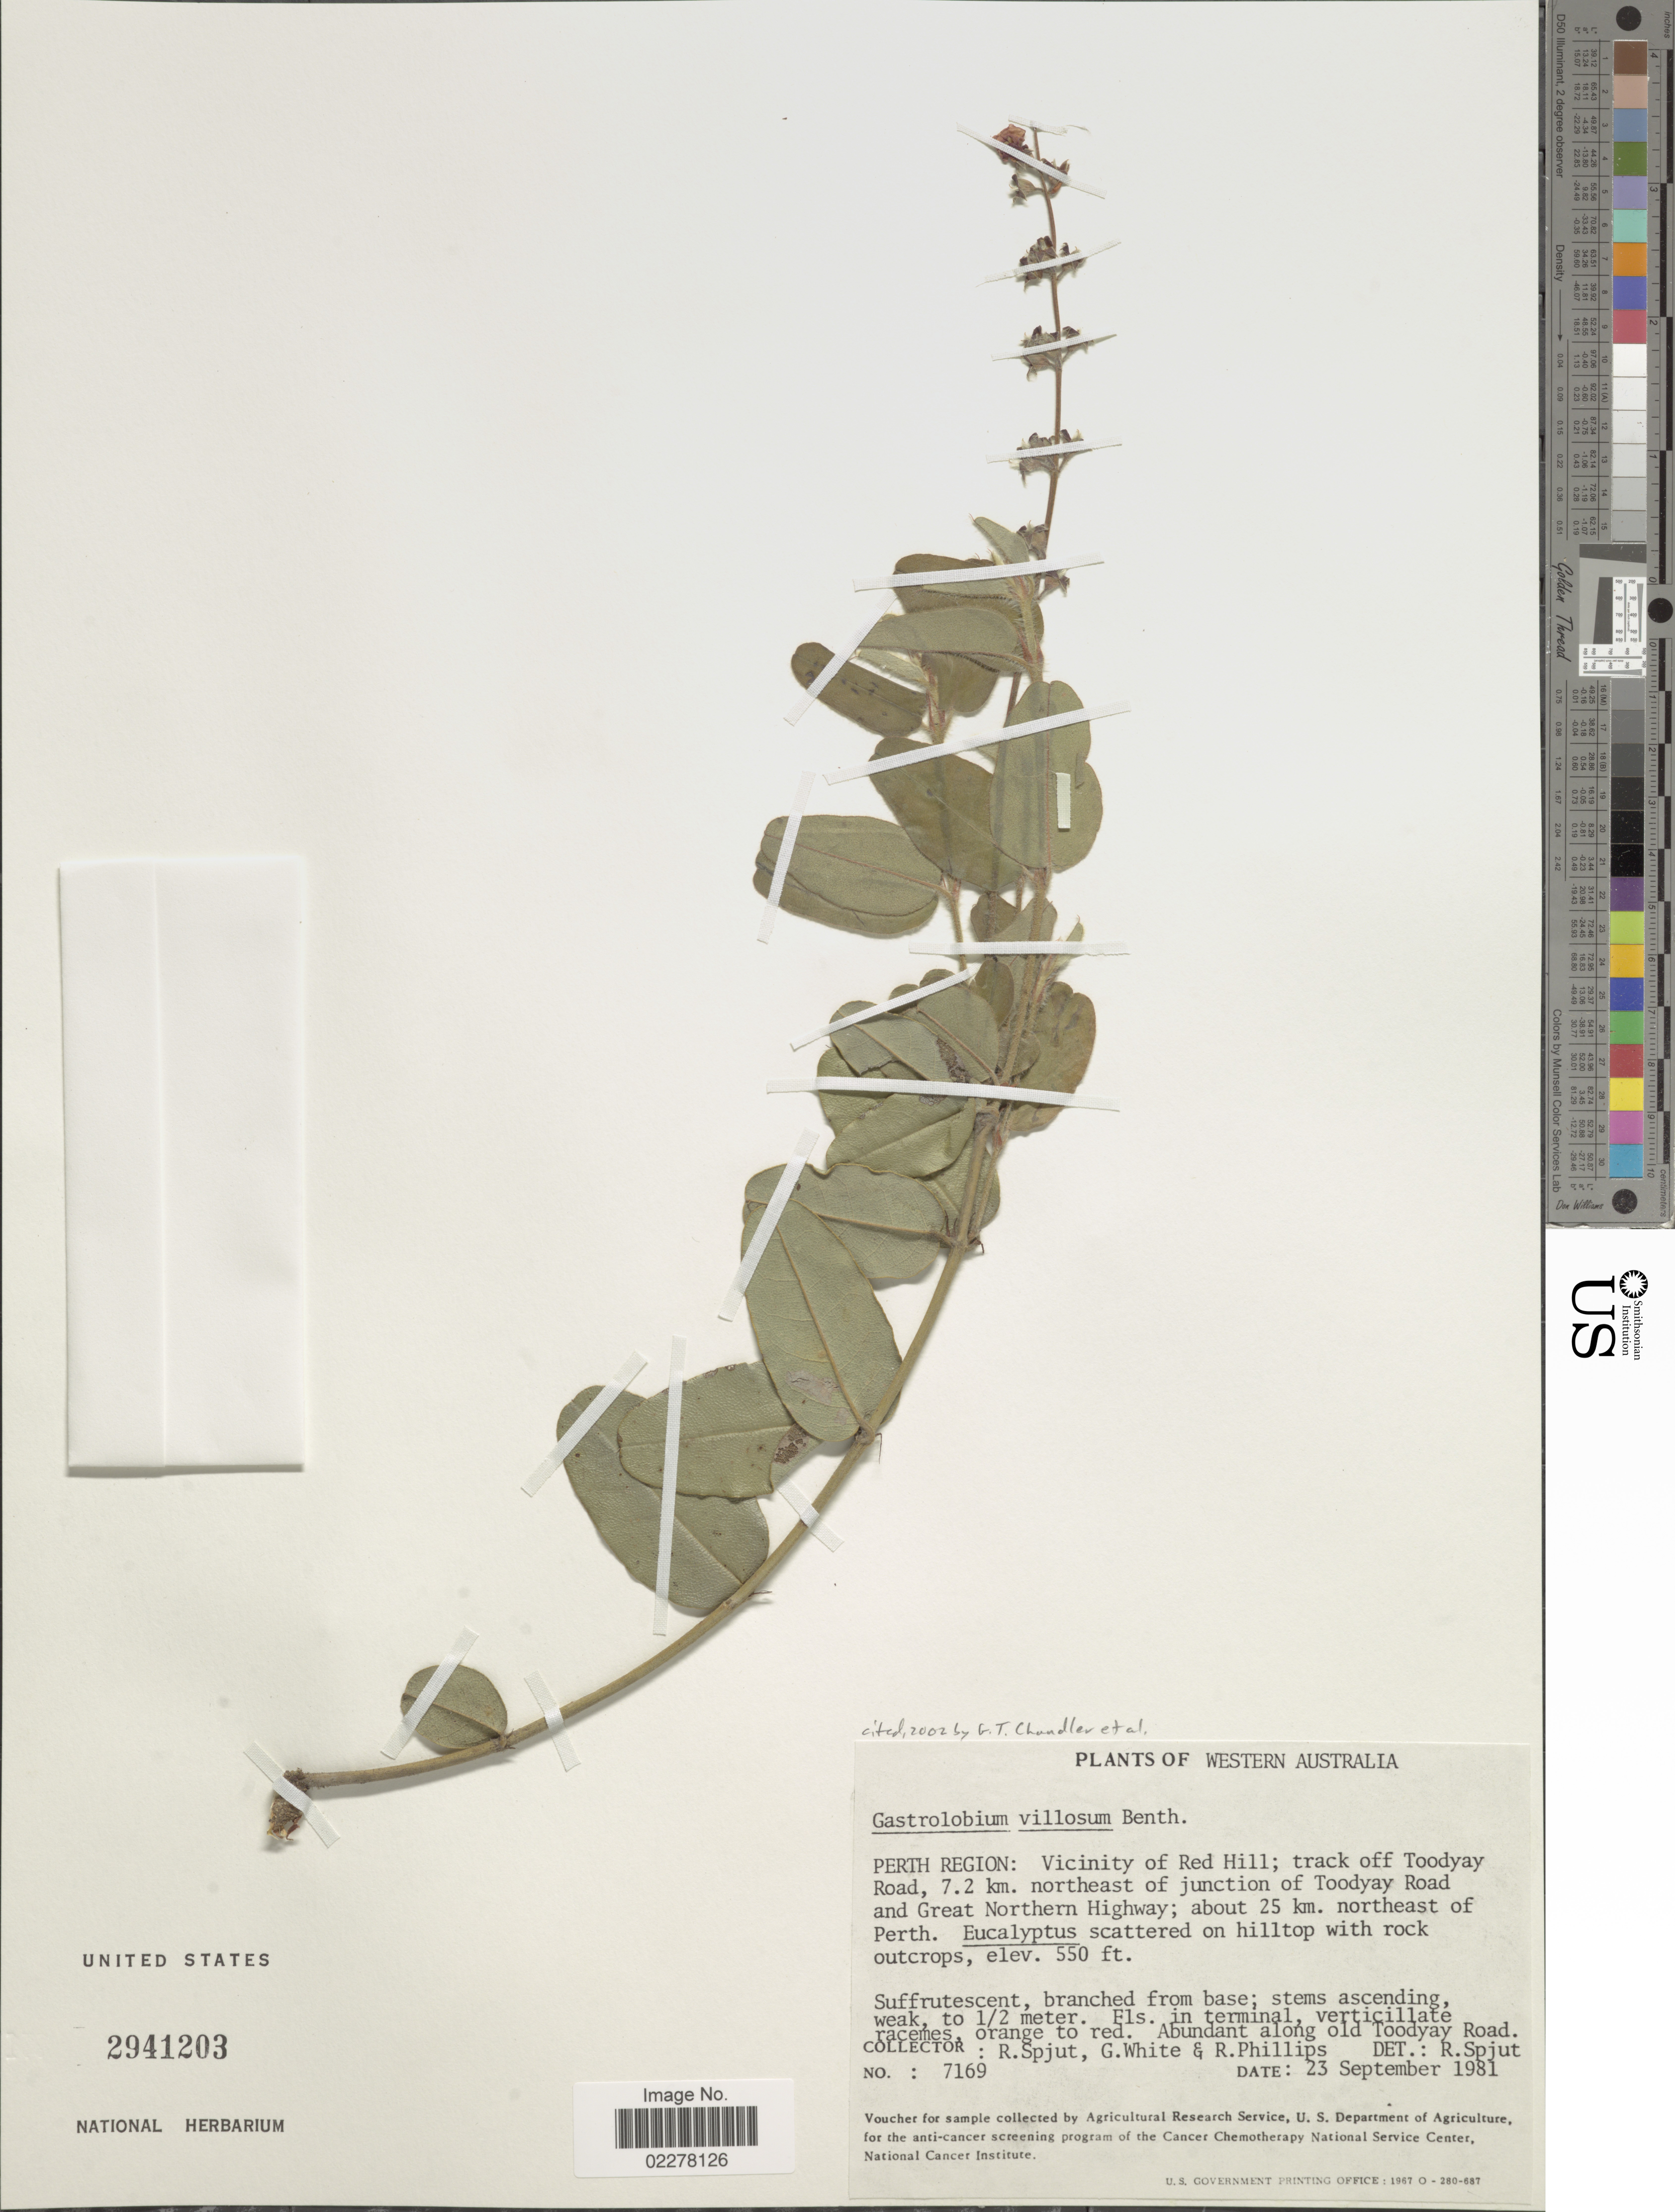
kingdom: Plantae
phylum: Tracheophyta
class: Magnoliopsida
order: Fabales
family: Fabaceae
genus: Gastrolobium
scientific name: Gastrolobium villosum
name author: Benth.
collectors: R. Spjut, R. White & R. Phillips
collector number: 7169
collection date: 1981-09-23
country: Australia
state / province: Western Australia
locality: Perth Region: Vicinity of Red Hill; track off Toodyay Road, 7.2 km. northeast of junction of Toodyay Road and Great Northern Highway; about 25 km. northeast of Perth.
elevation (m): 168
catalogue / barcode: US 2941203